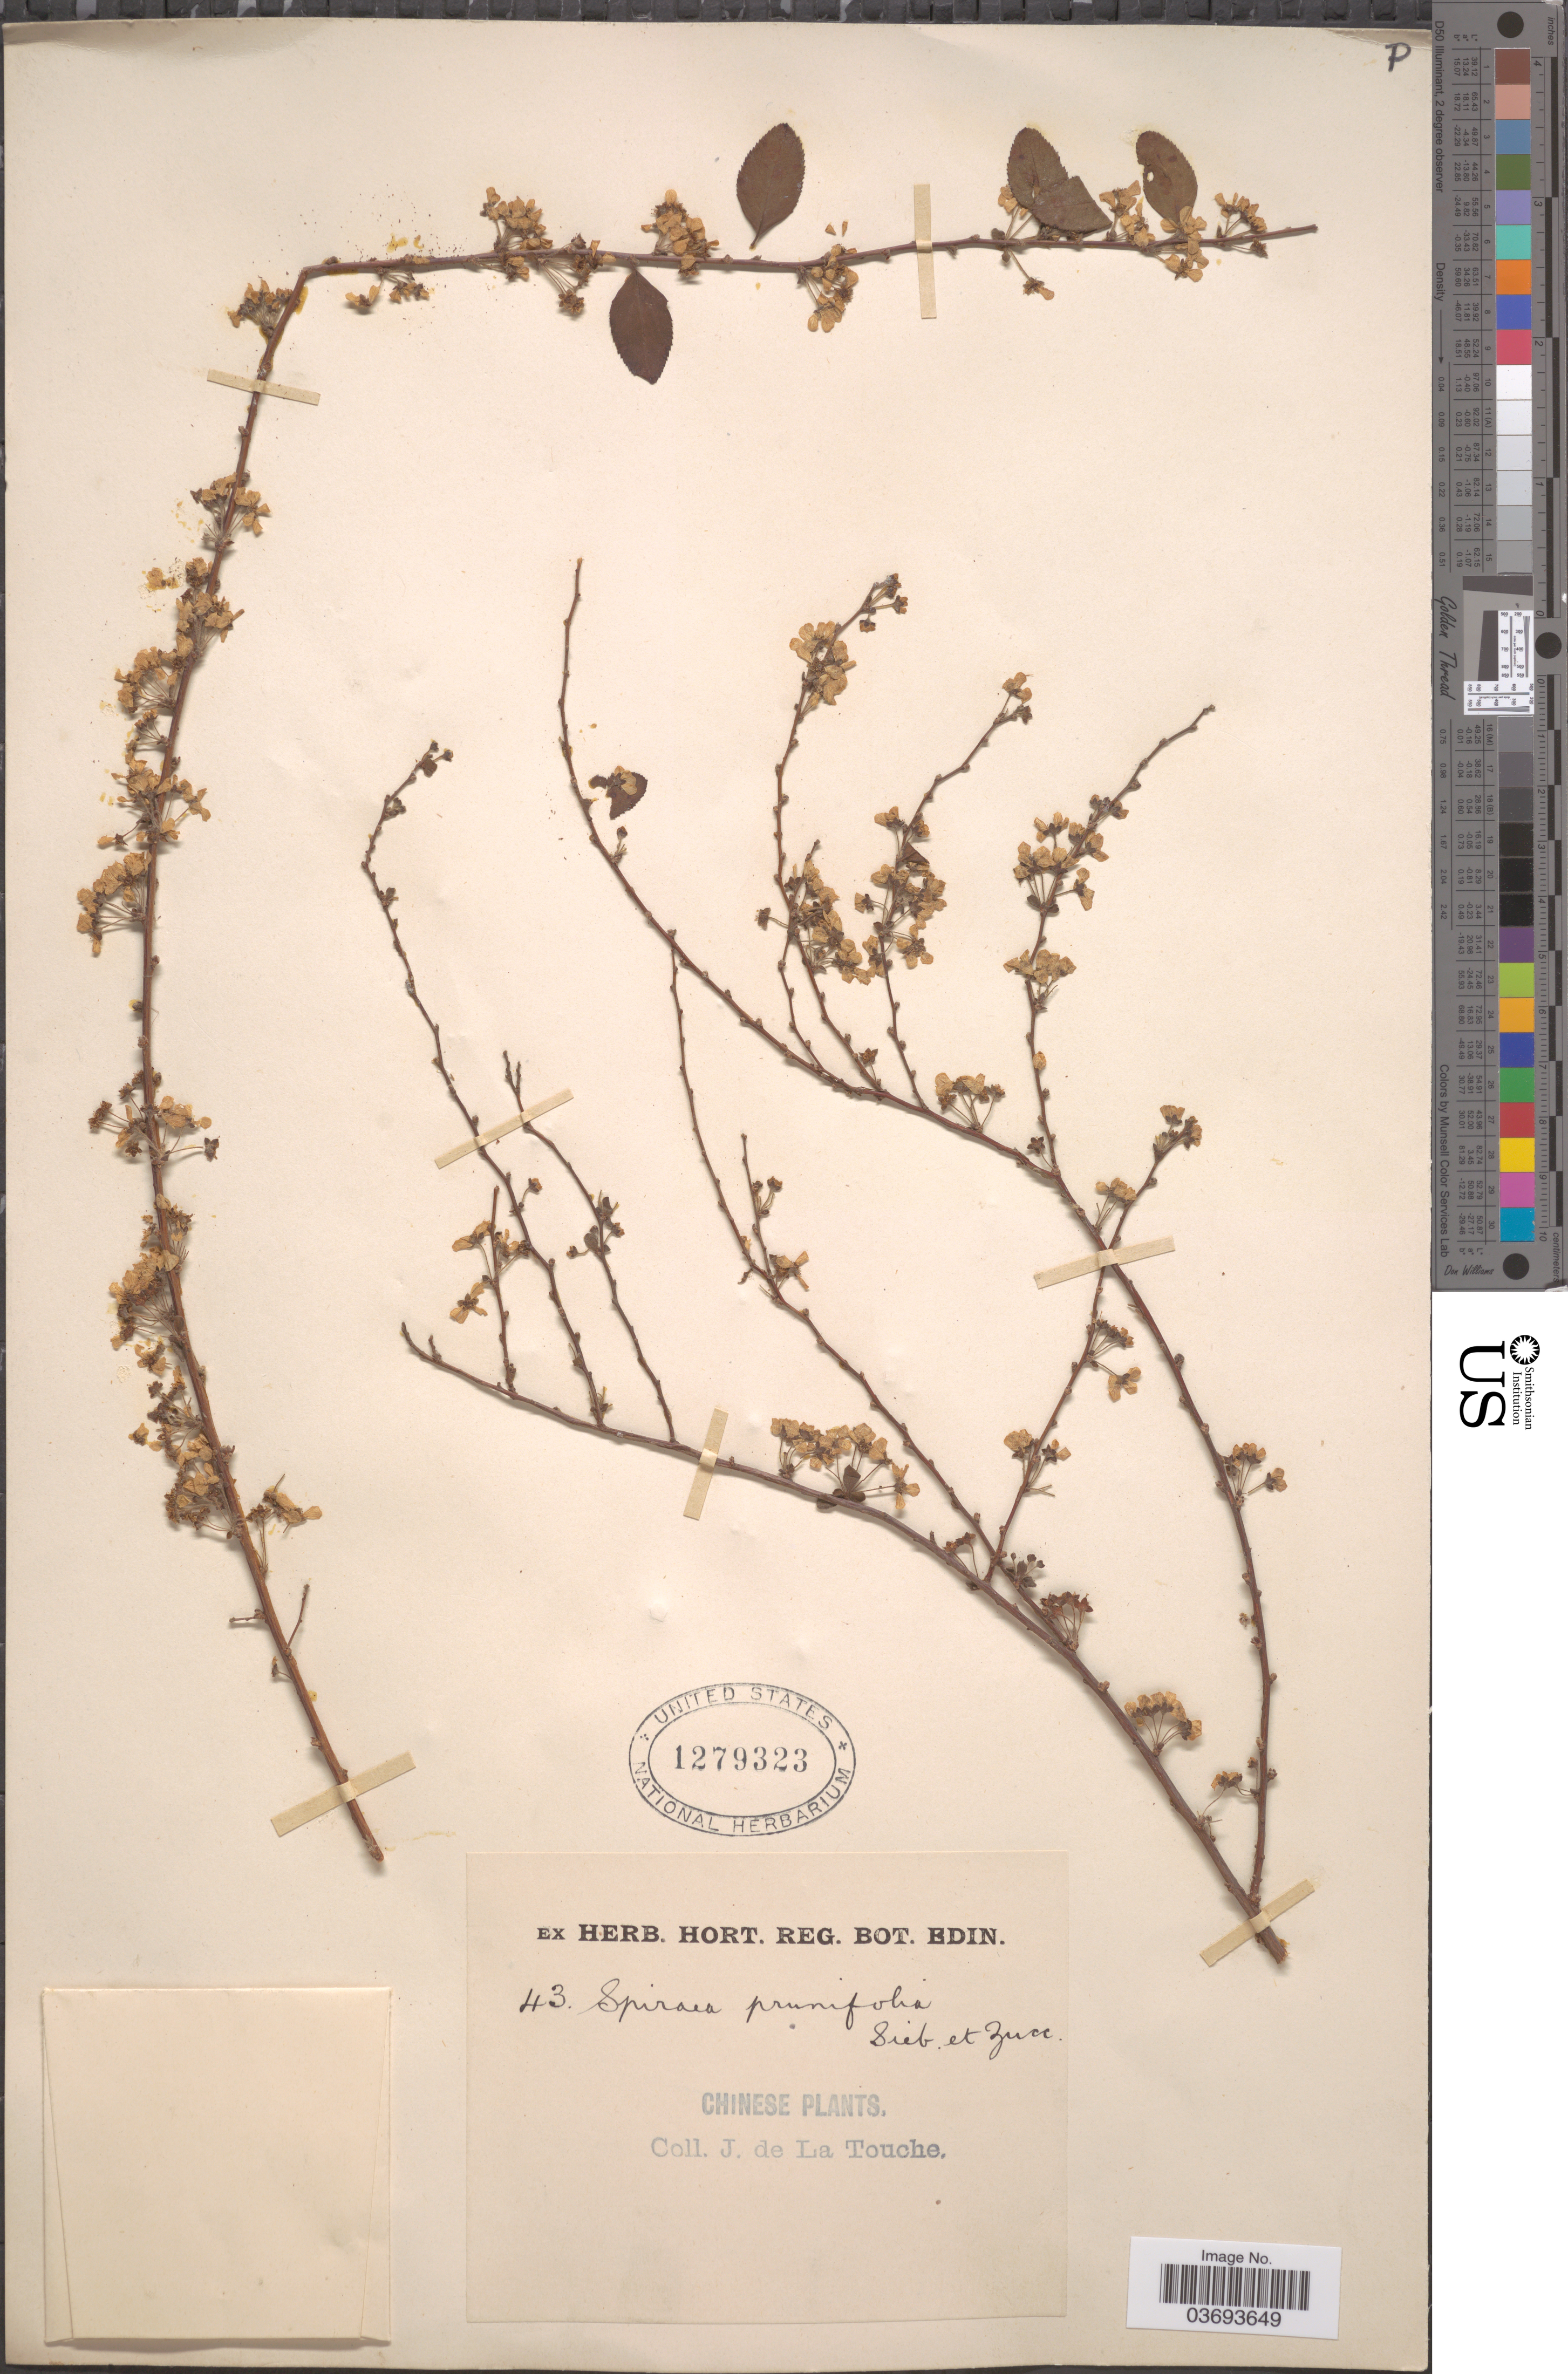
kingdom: Plantae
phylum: Tracheophyta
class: Magnoliopsida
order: Rosales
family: Rosaceae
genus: Spiraea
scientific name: Spiraea prunifolia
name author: Siebold & Zucc.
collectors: J. de la Touche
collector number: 43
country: China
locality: Chinese.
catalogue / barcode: US 1279323